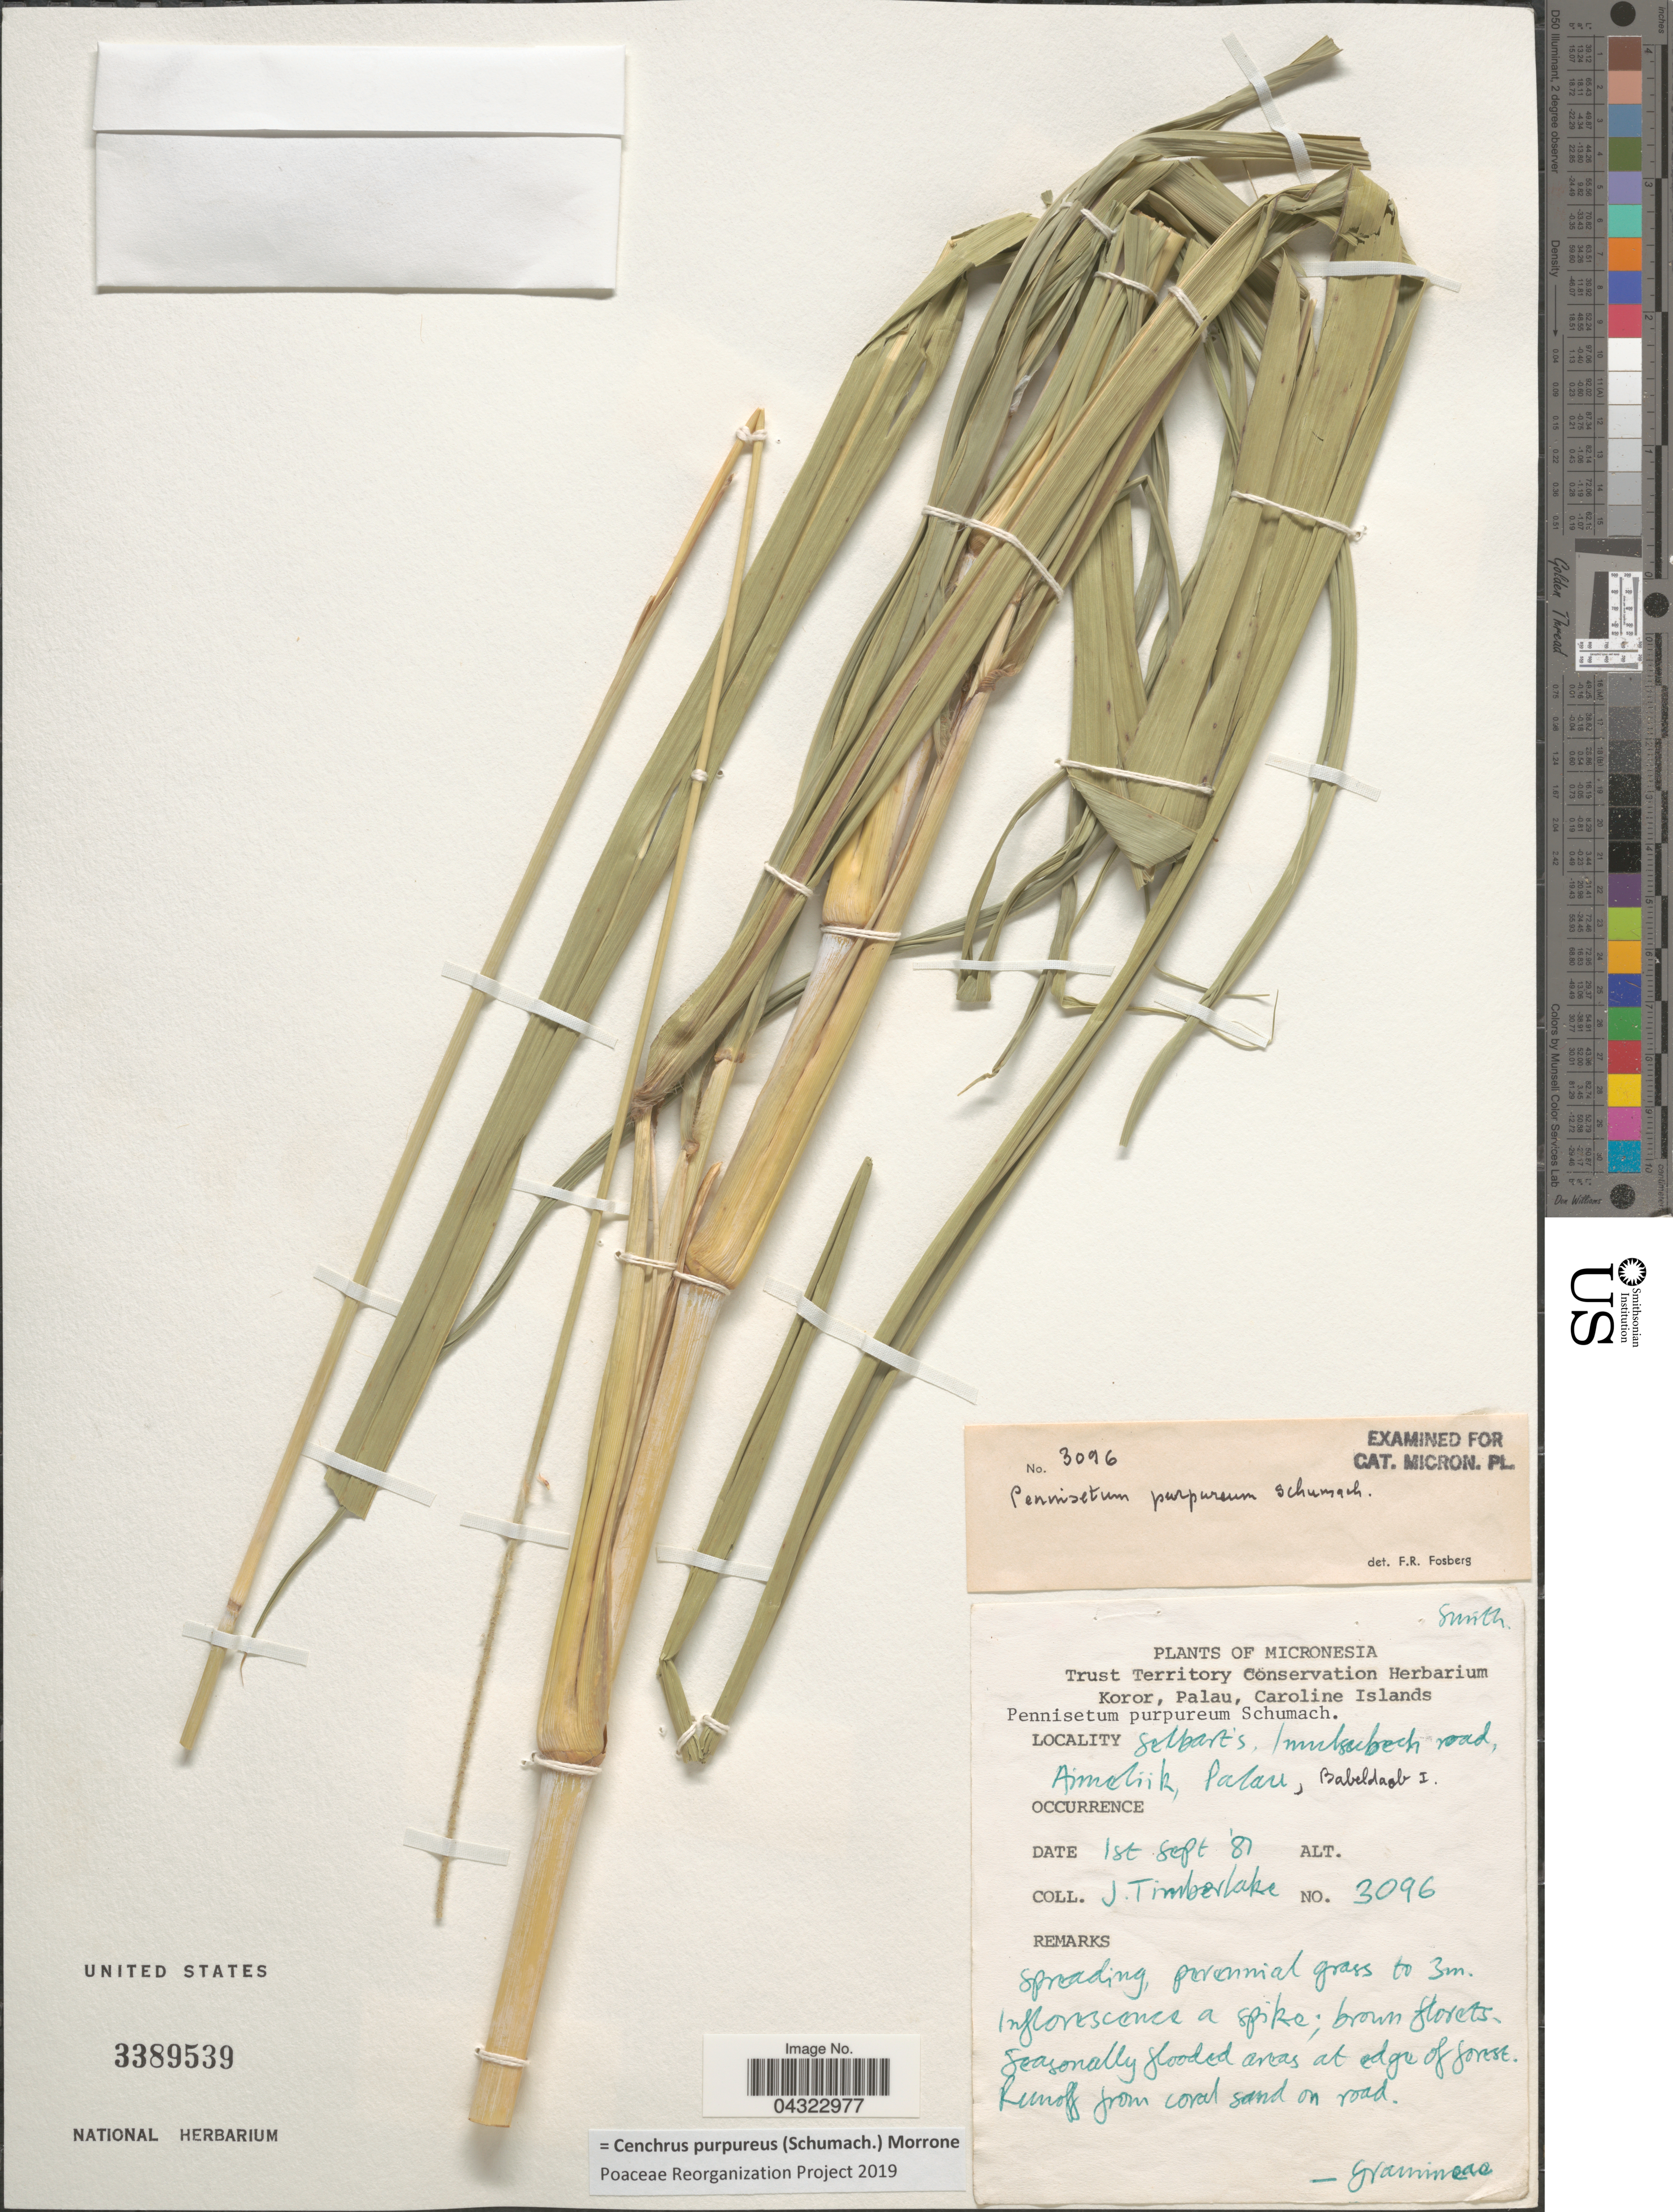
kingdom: Plantae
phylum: Tracheophyta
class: Liliopsida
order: Poales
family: Poaceae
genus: Cenchrus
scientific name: Cenchrus purpureus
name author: (Schumach.) Morrone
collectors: J. Timberlake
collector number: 3096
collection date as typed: Transcribed d/m/y: 1/9/81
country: Micronesia, Federated States of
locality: Selbarts, Immulsebach road, Aimeliik, Palau, Babeldaob I.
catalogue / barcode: US 3389539